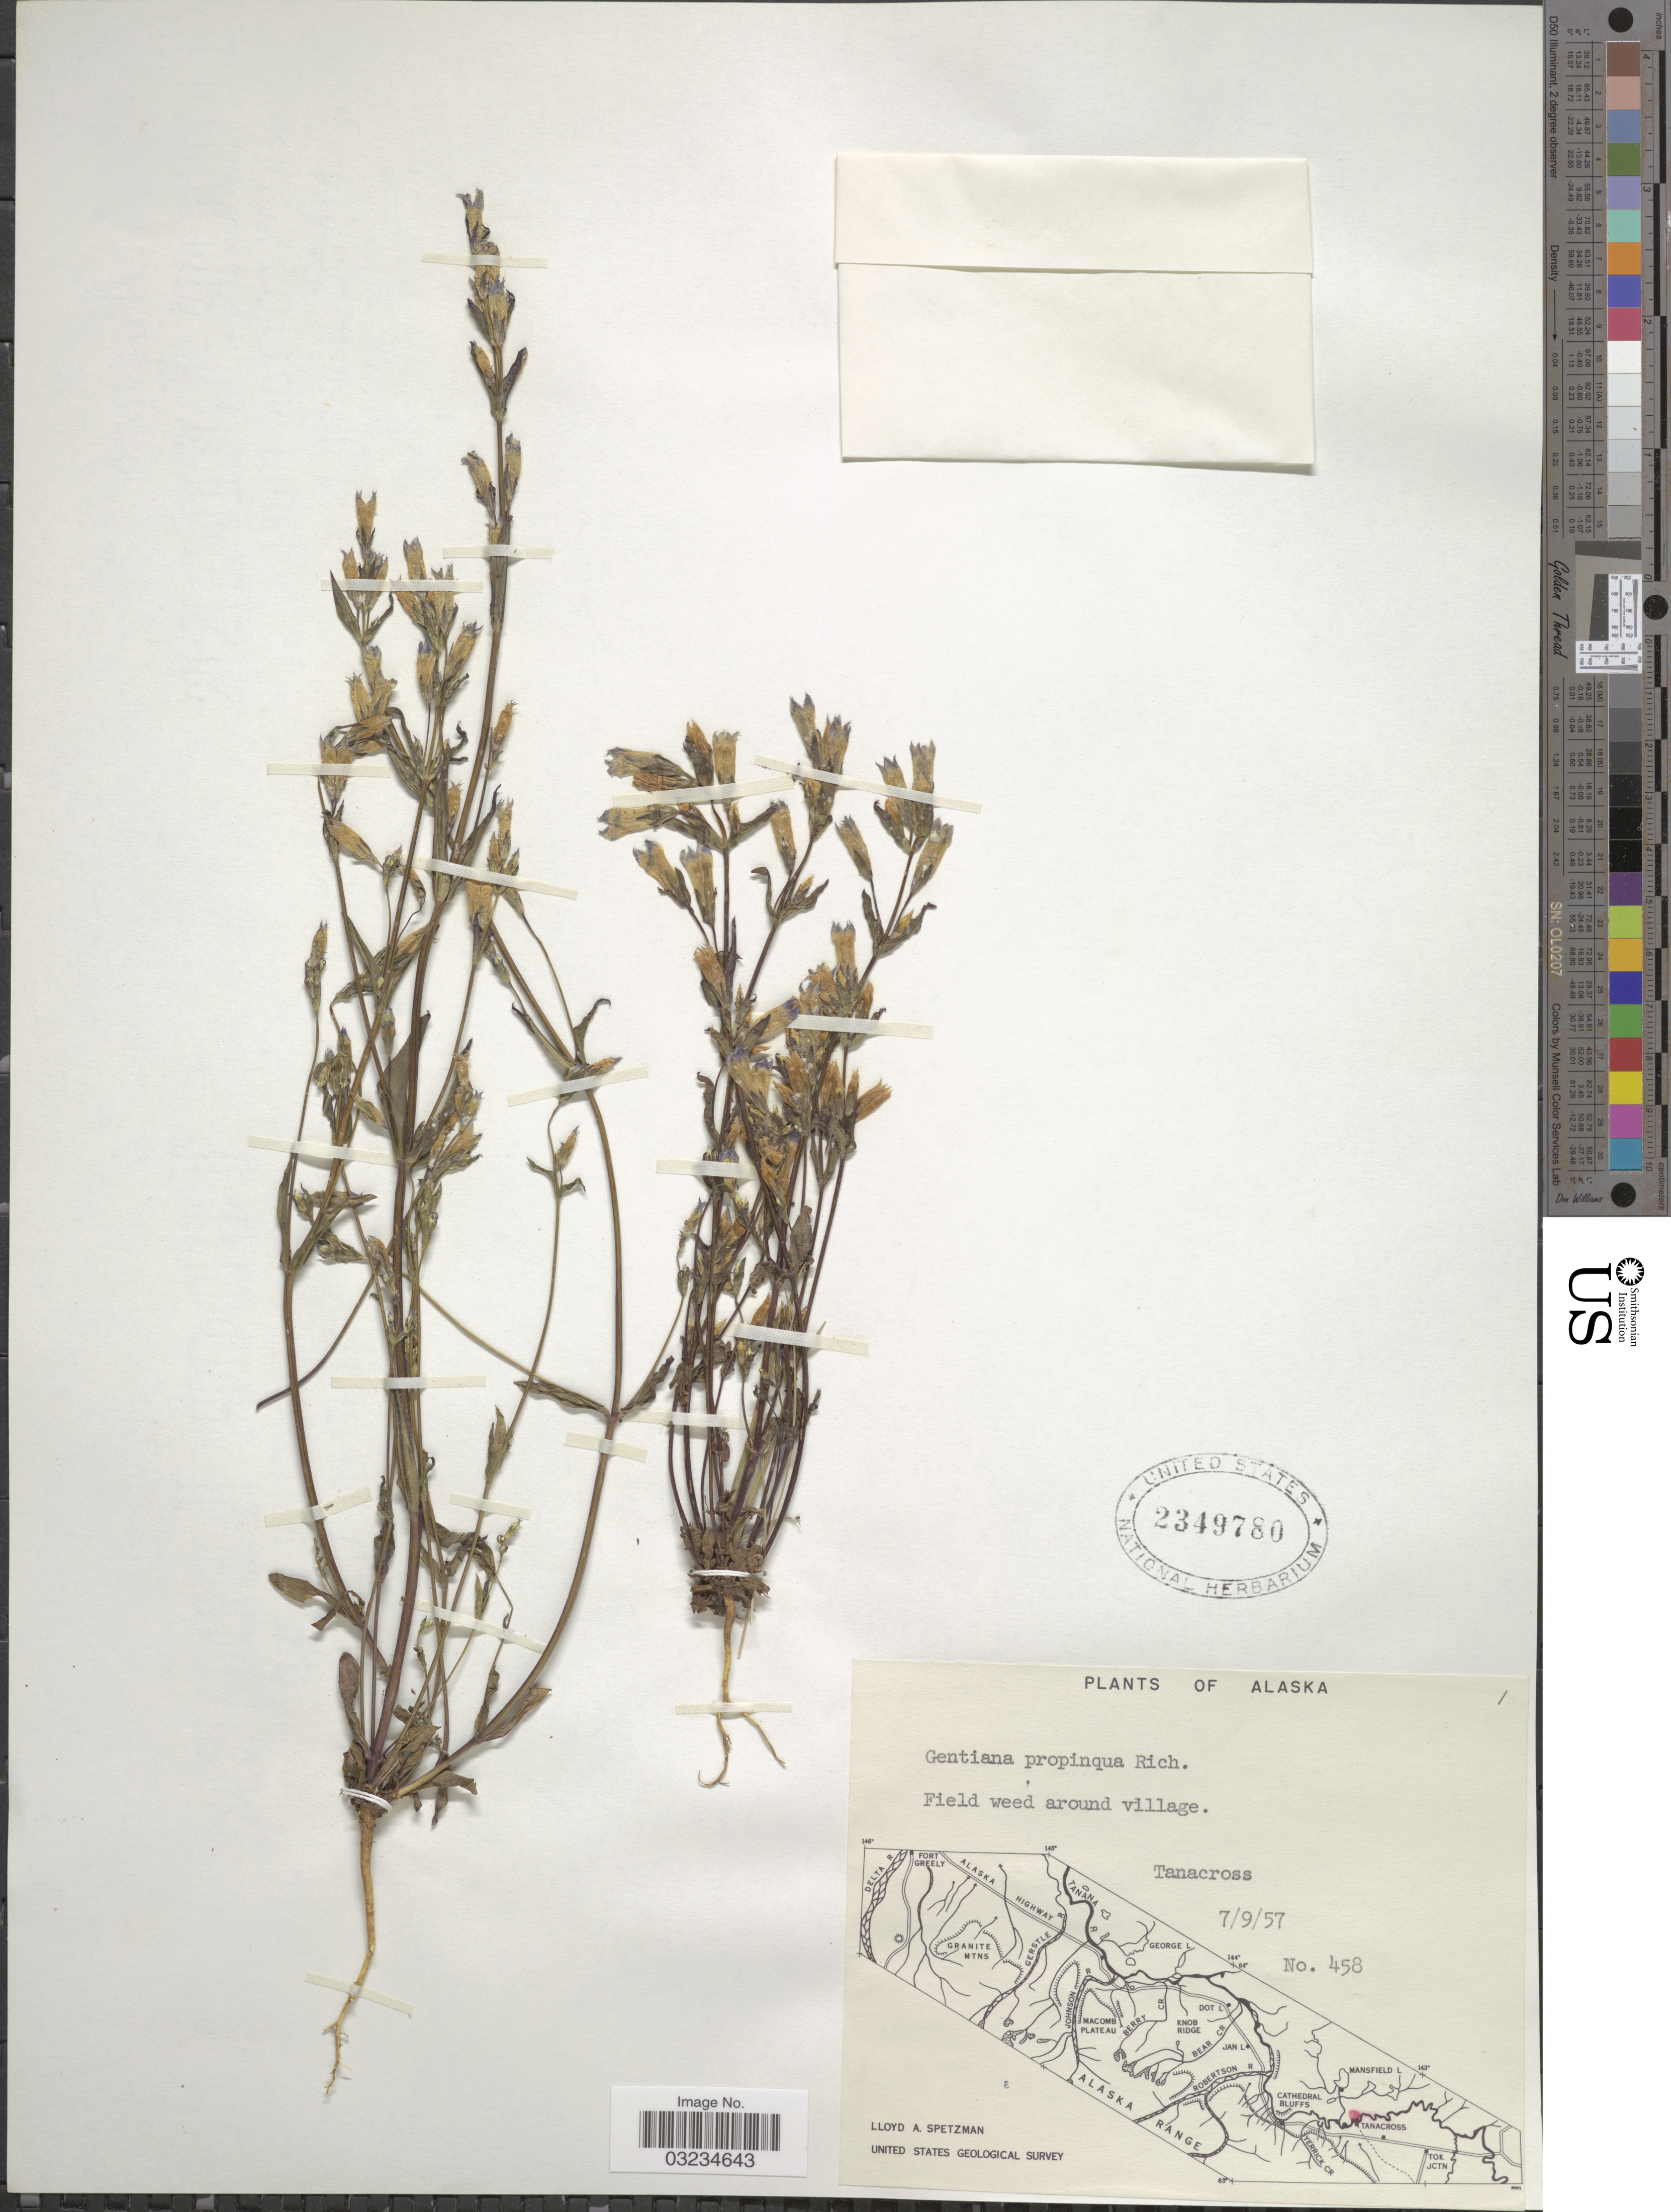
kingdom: Plantae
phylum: Tracheophyta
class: Magnoliopsida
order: Gentianales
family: Gentianaceae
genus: Gentiana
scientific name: Gentiana propinqua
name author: Richards.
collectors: L. Spetzman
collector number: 458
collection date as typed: Transcribed d/m/y: 9/7/57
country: United States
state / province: Alaska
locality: Field weed around village. Tanacross.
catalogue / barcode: US 2349780